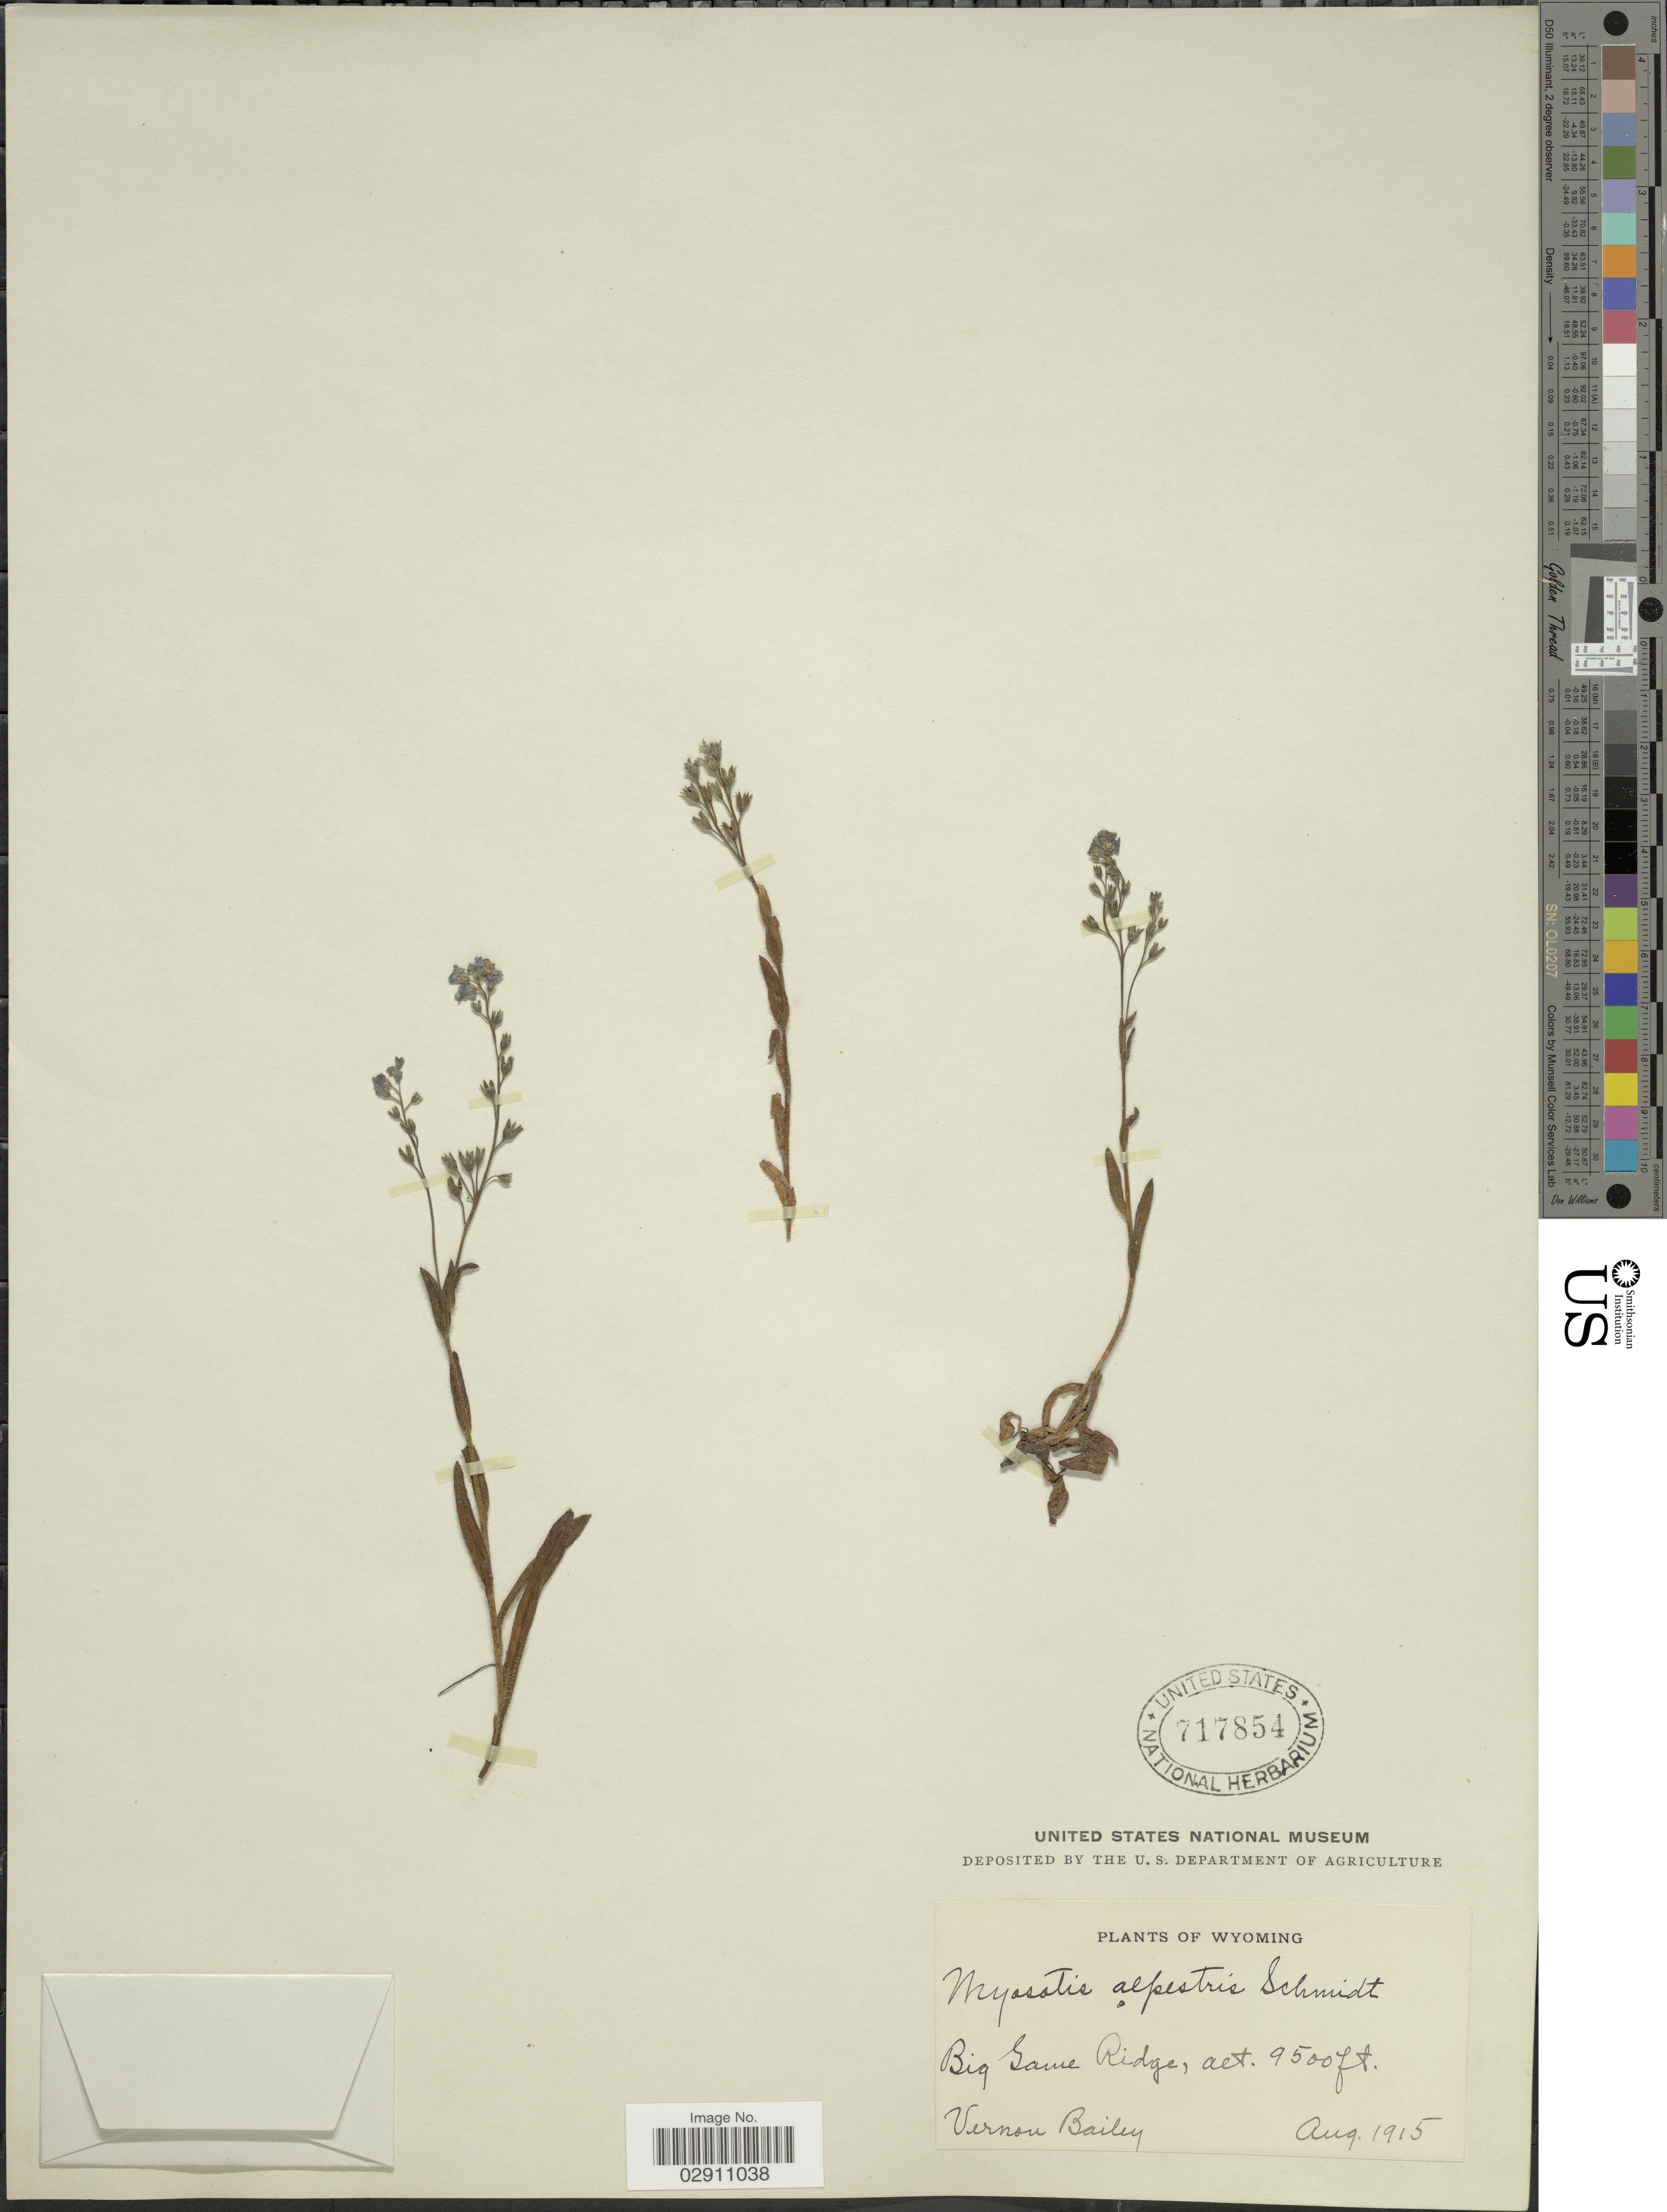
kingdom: Plantae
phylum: Tracheophyta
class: Magnoliopsida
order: Boraginales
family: Boraginaceae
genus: Myosotis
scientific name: Myosotis alpestris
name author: F.W. Schmidt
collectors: V. O. Bailey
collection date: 1915-08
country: United States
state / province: Wyoming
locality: Big Game Ridge.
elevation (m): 2896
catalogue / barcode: US 717854